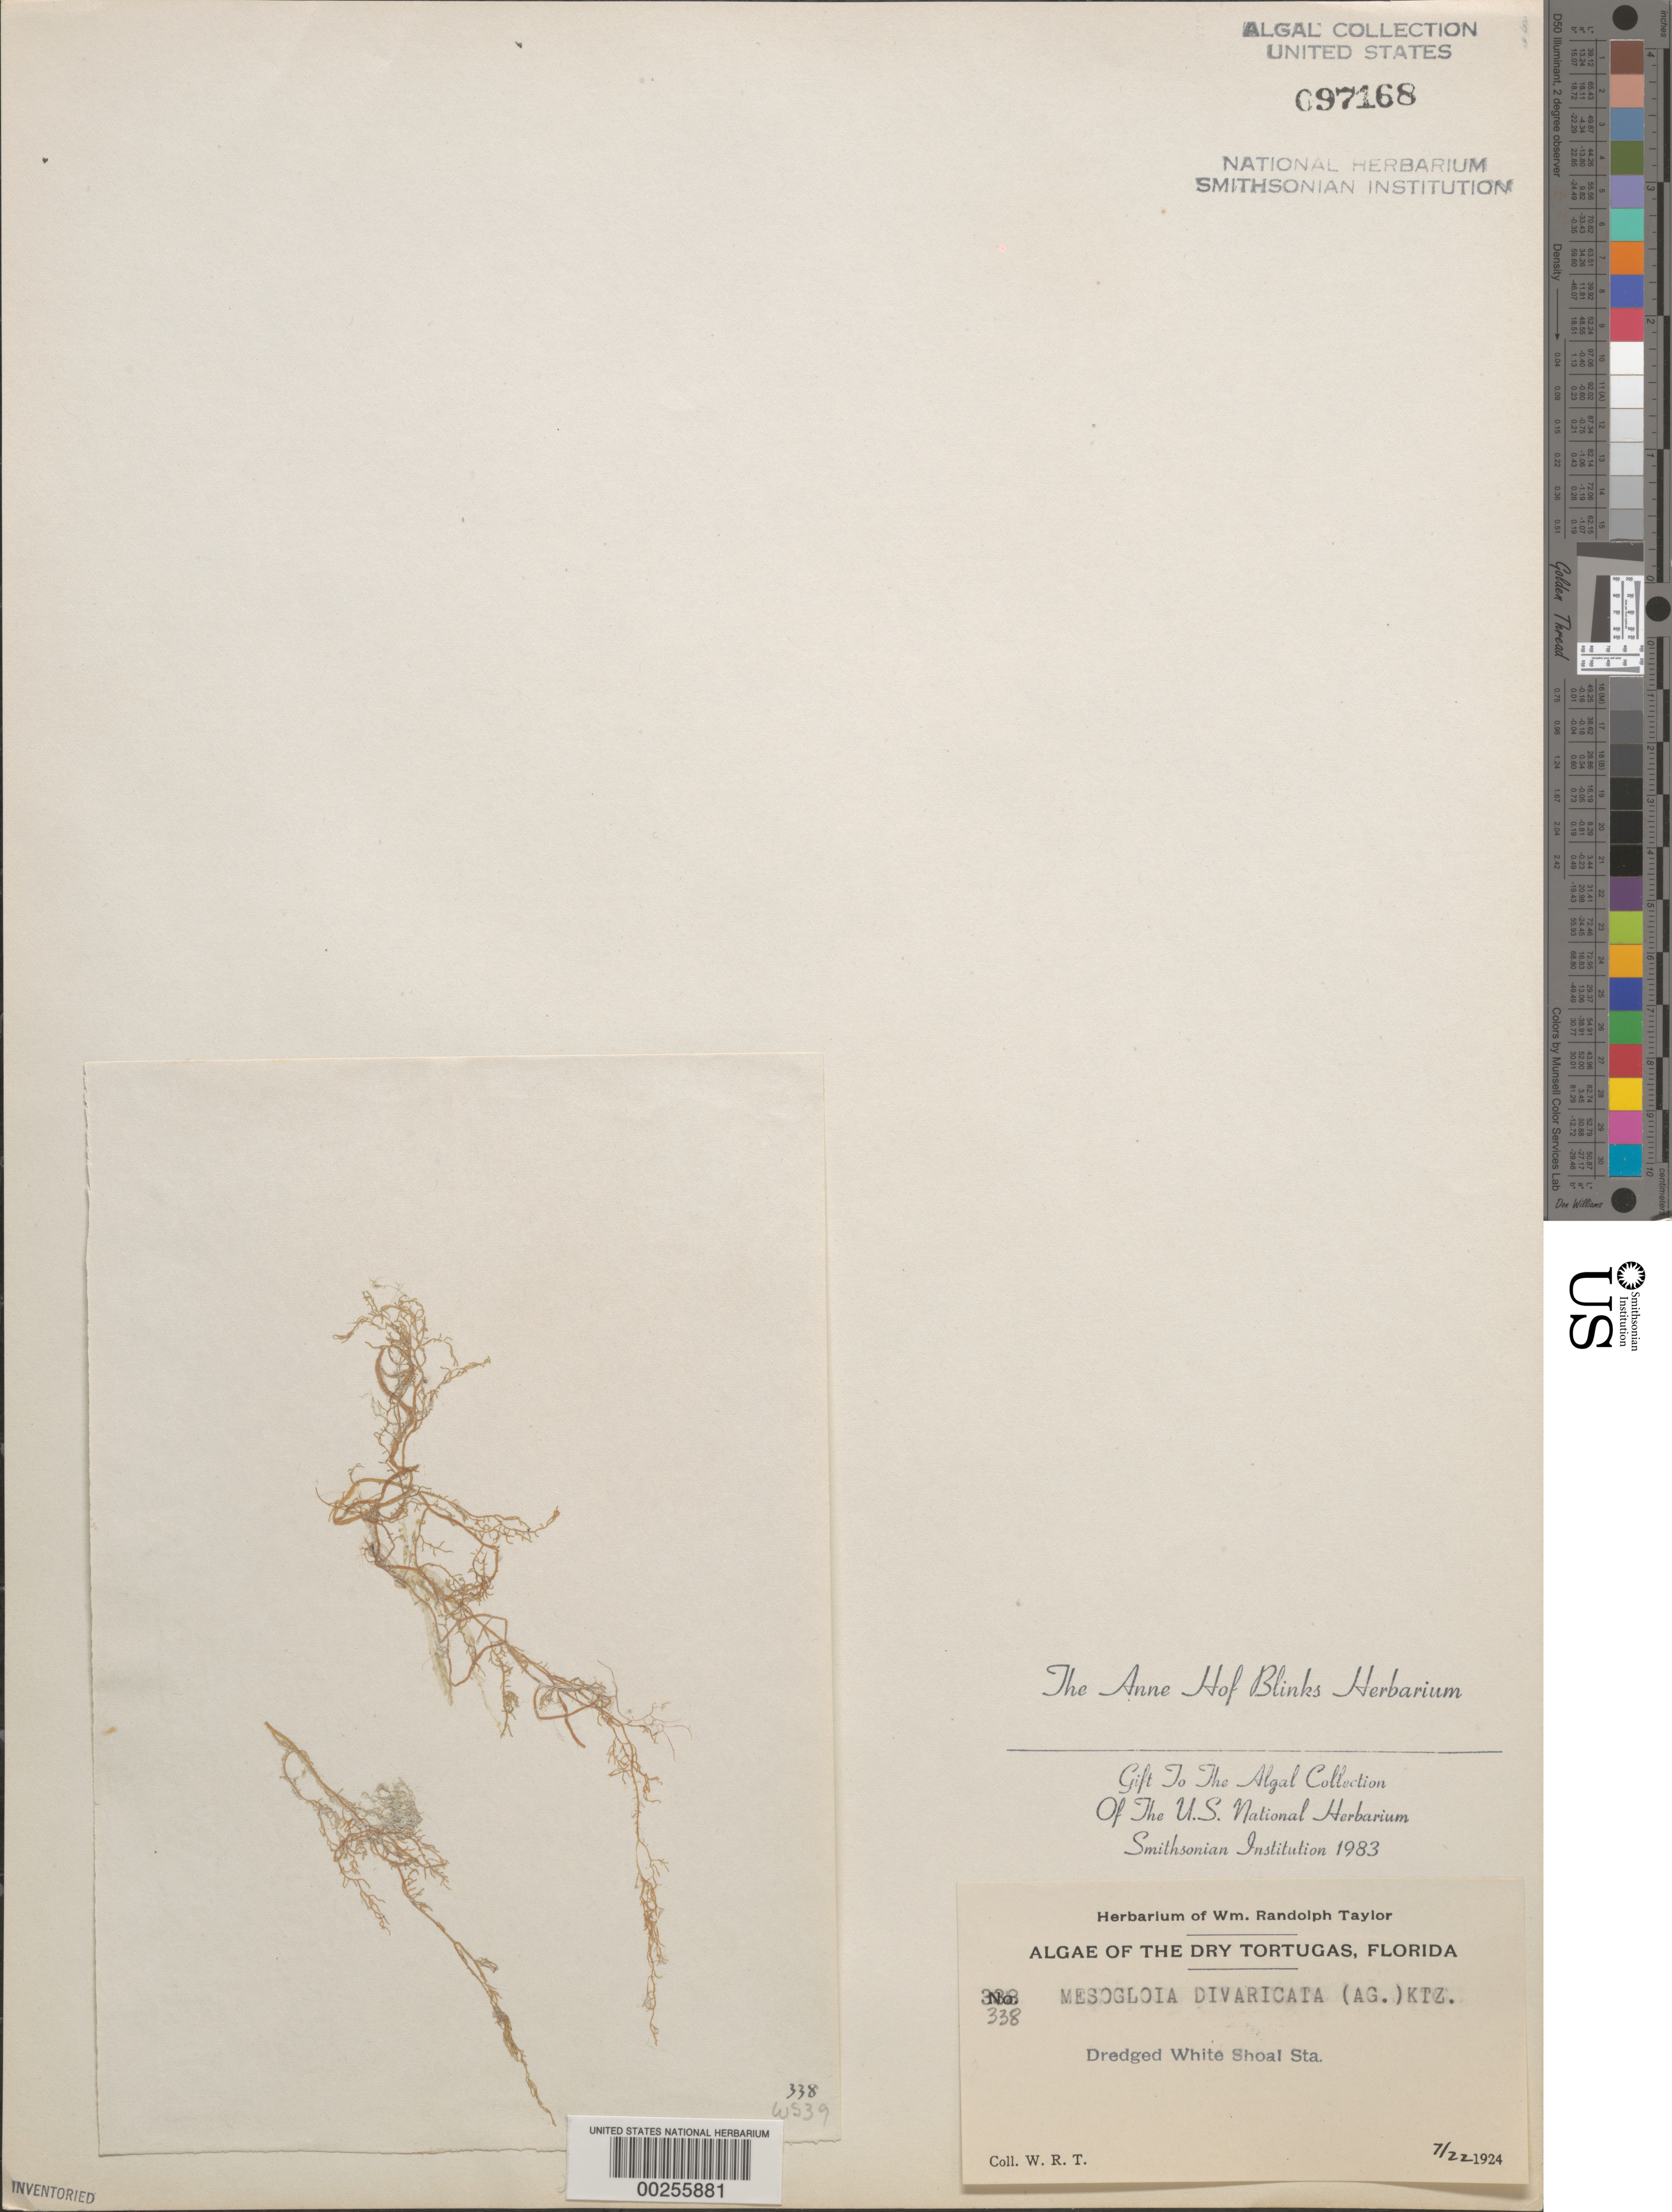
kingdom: Plantae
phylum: Rhodophyta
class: Florideophyceae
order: Nemaliales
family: Liagoraceae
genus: Helminthora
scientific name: Helminthora divaricata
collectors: W. R. Taylor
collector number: WRT 338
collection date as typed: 22 Jul 1924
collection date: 1924-07-22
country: United States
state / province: Florida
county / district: Monroe County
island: Dry Tortugas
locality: White Shoal station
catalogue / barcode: US 97168